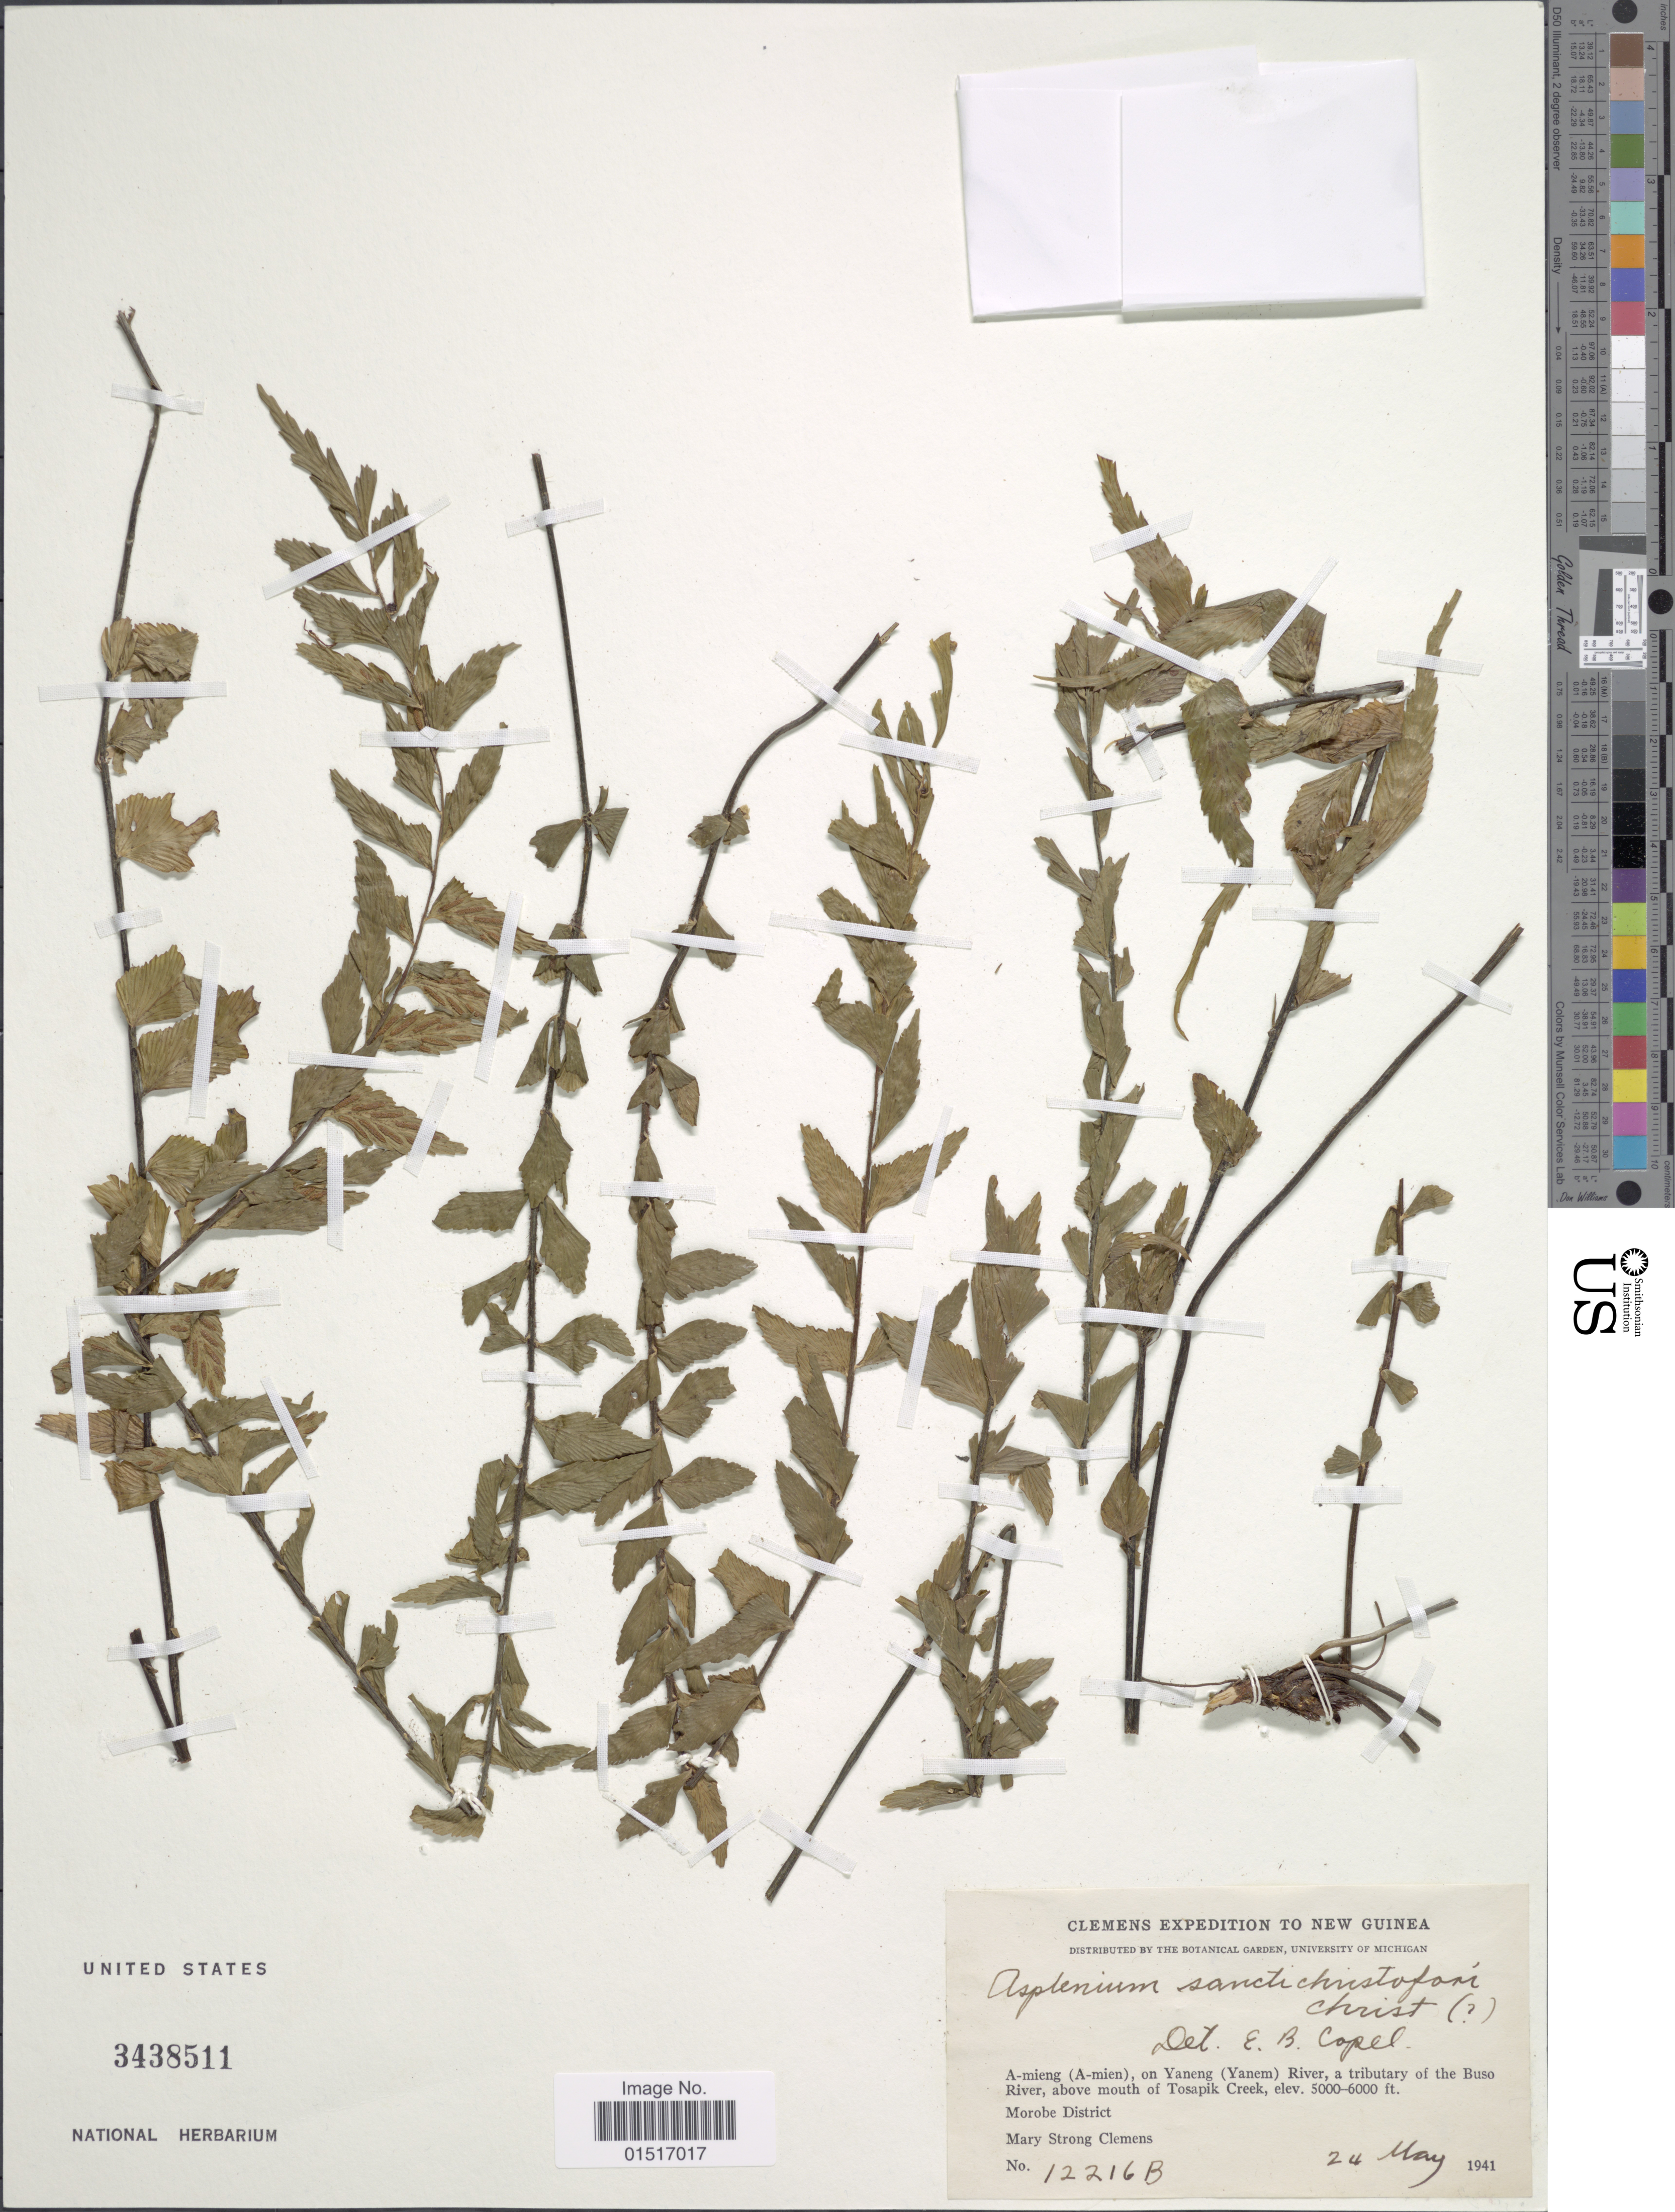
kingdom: Plantae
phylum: Tracheophyta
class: Polypodiopsida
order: Polypodiales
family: Aspleniaceae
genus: Asplenium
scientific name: Asplenium sancti-christofori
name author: Christ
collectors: M. S. Clemens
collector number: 12216B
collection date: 1941-05-24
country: Papua New Guinea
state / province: Morobe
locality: New Guinea. A-mieng (A-mien), on Yaneng (Yanem) River, a tributary of the Buso River, above mouth of Tosapik Creek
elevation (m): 1524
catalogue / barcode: US 3438511